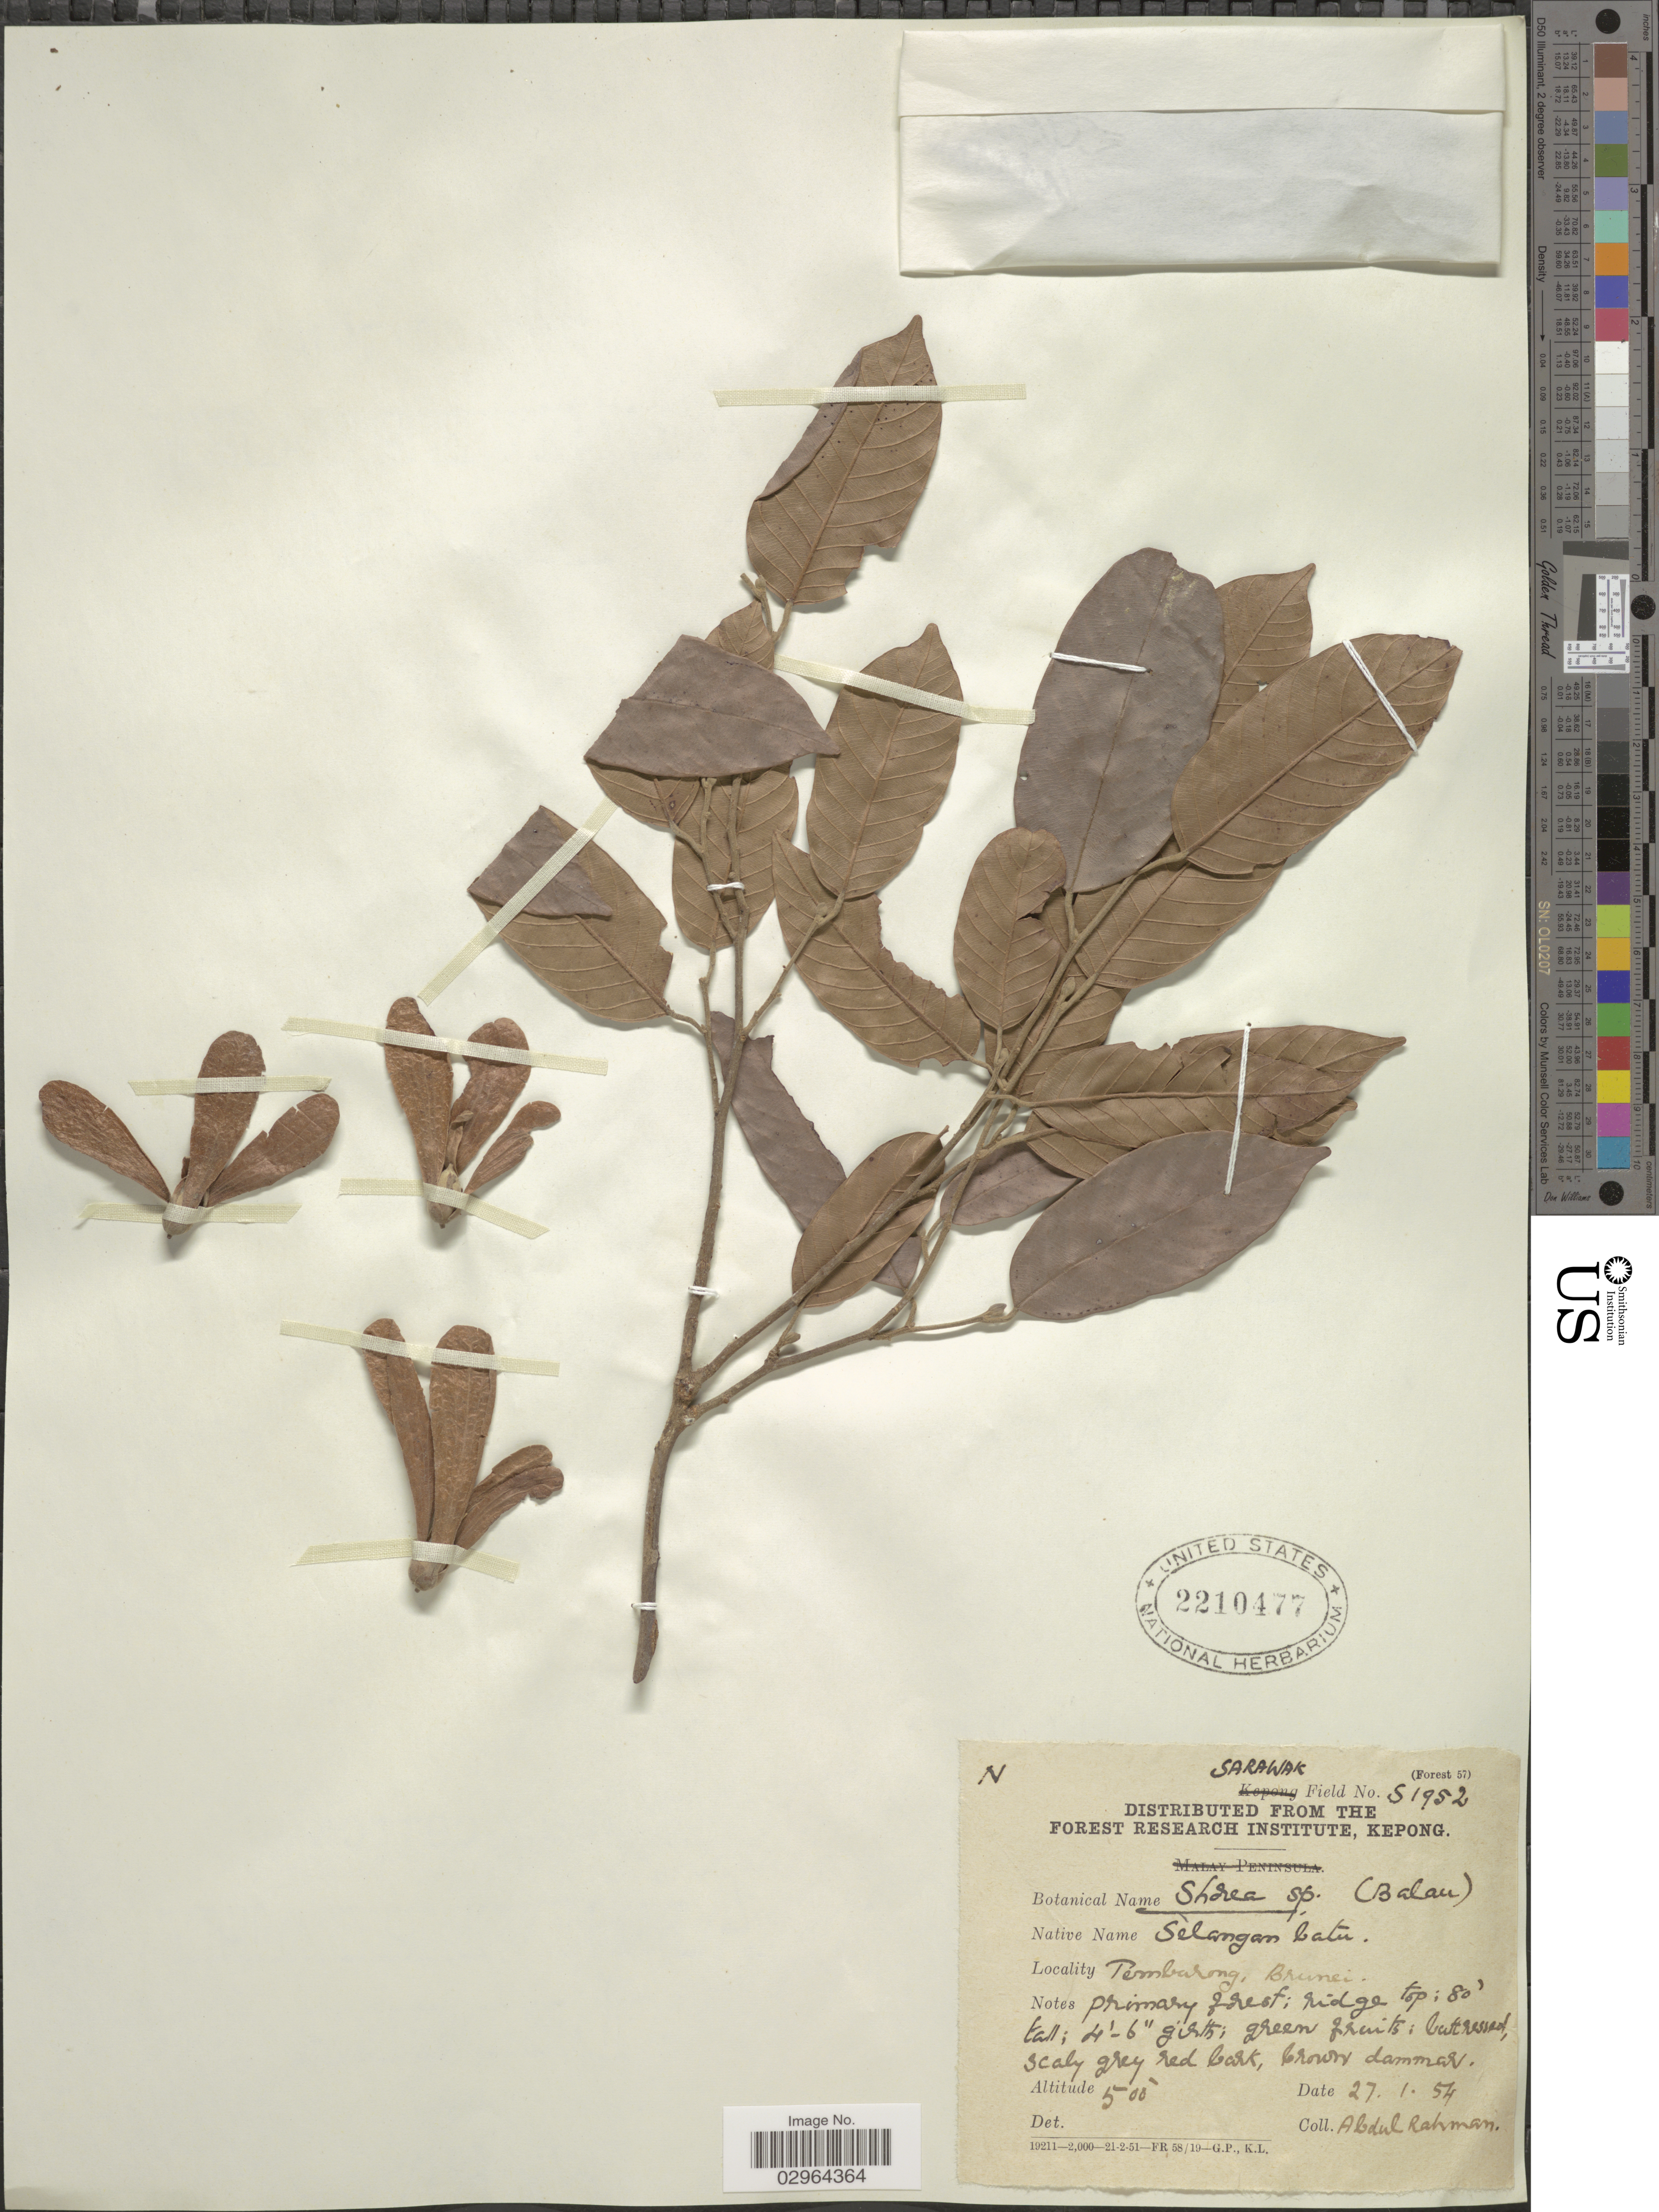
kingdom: Plantae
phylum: Tracheophyta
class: Magnoliopsida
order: Malvales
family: Dipterocarpaceae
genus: Shorea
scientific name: Shorea sp.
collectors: A. Rahman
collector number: S1952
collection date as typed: Transcribed d/m/y: 27/1/54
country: Brunei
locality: Tembarong, Brunei.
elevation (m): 152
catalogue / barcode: US 2210477